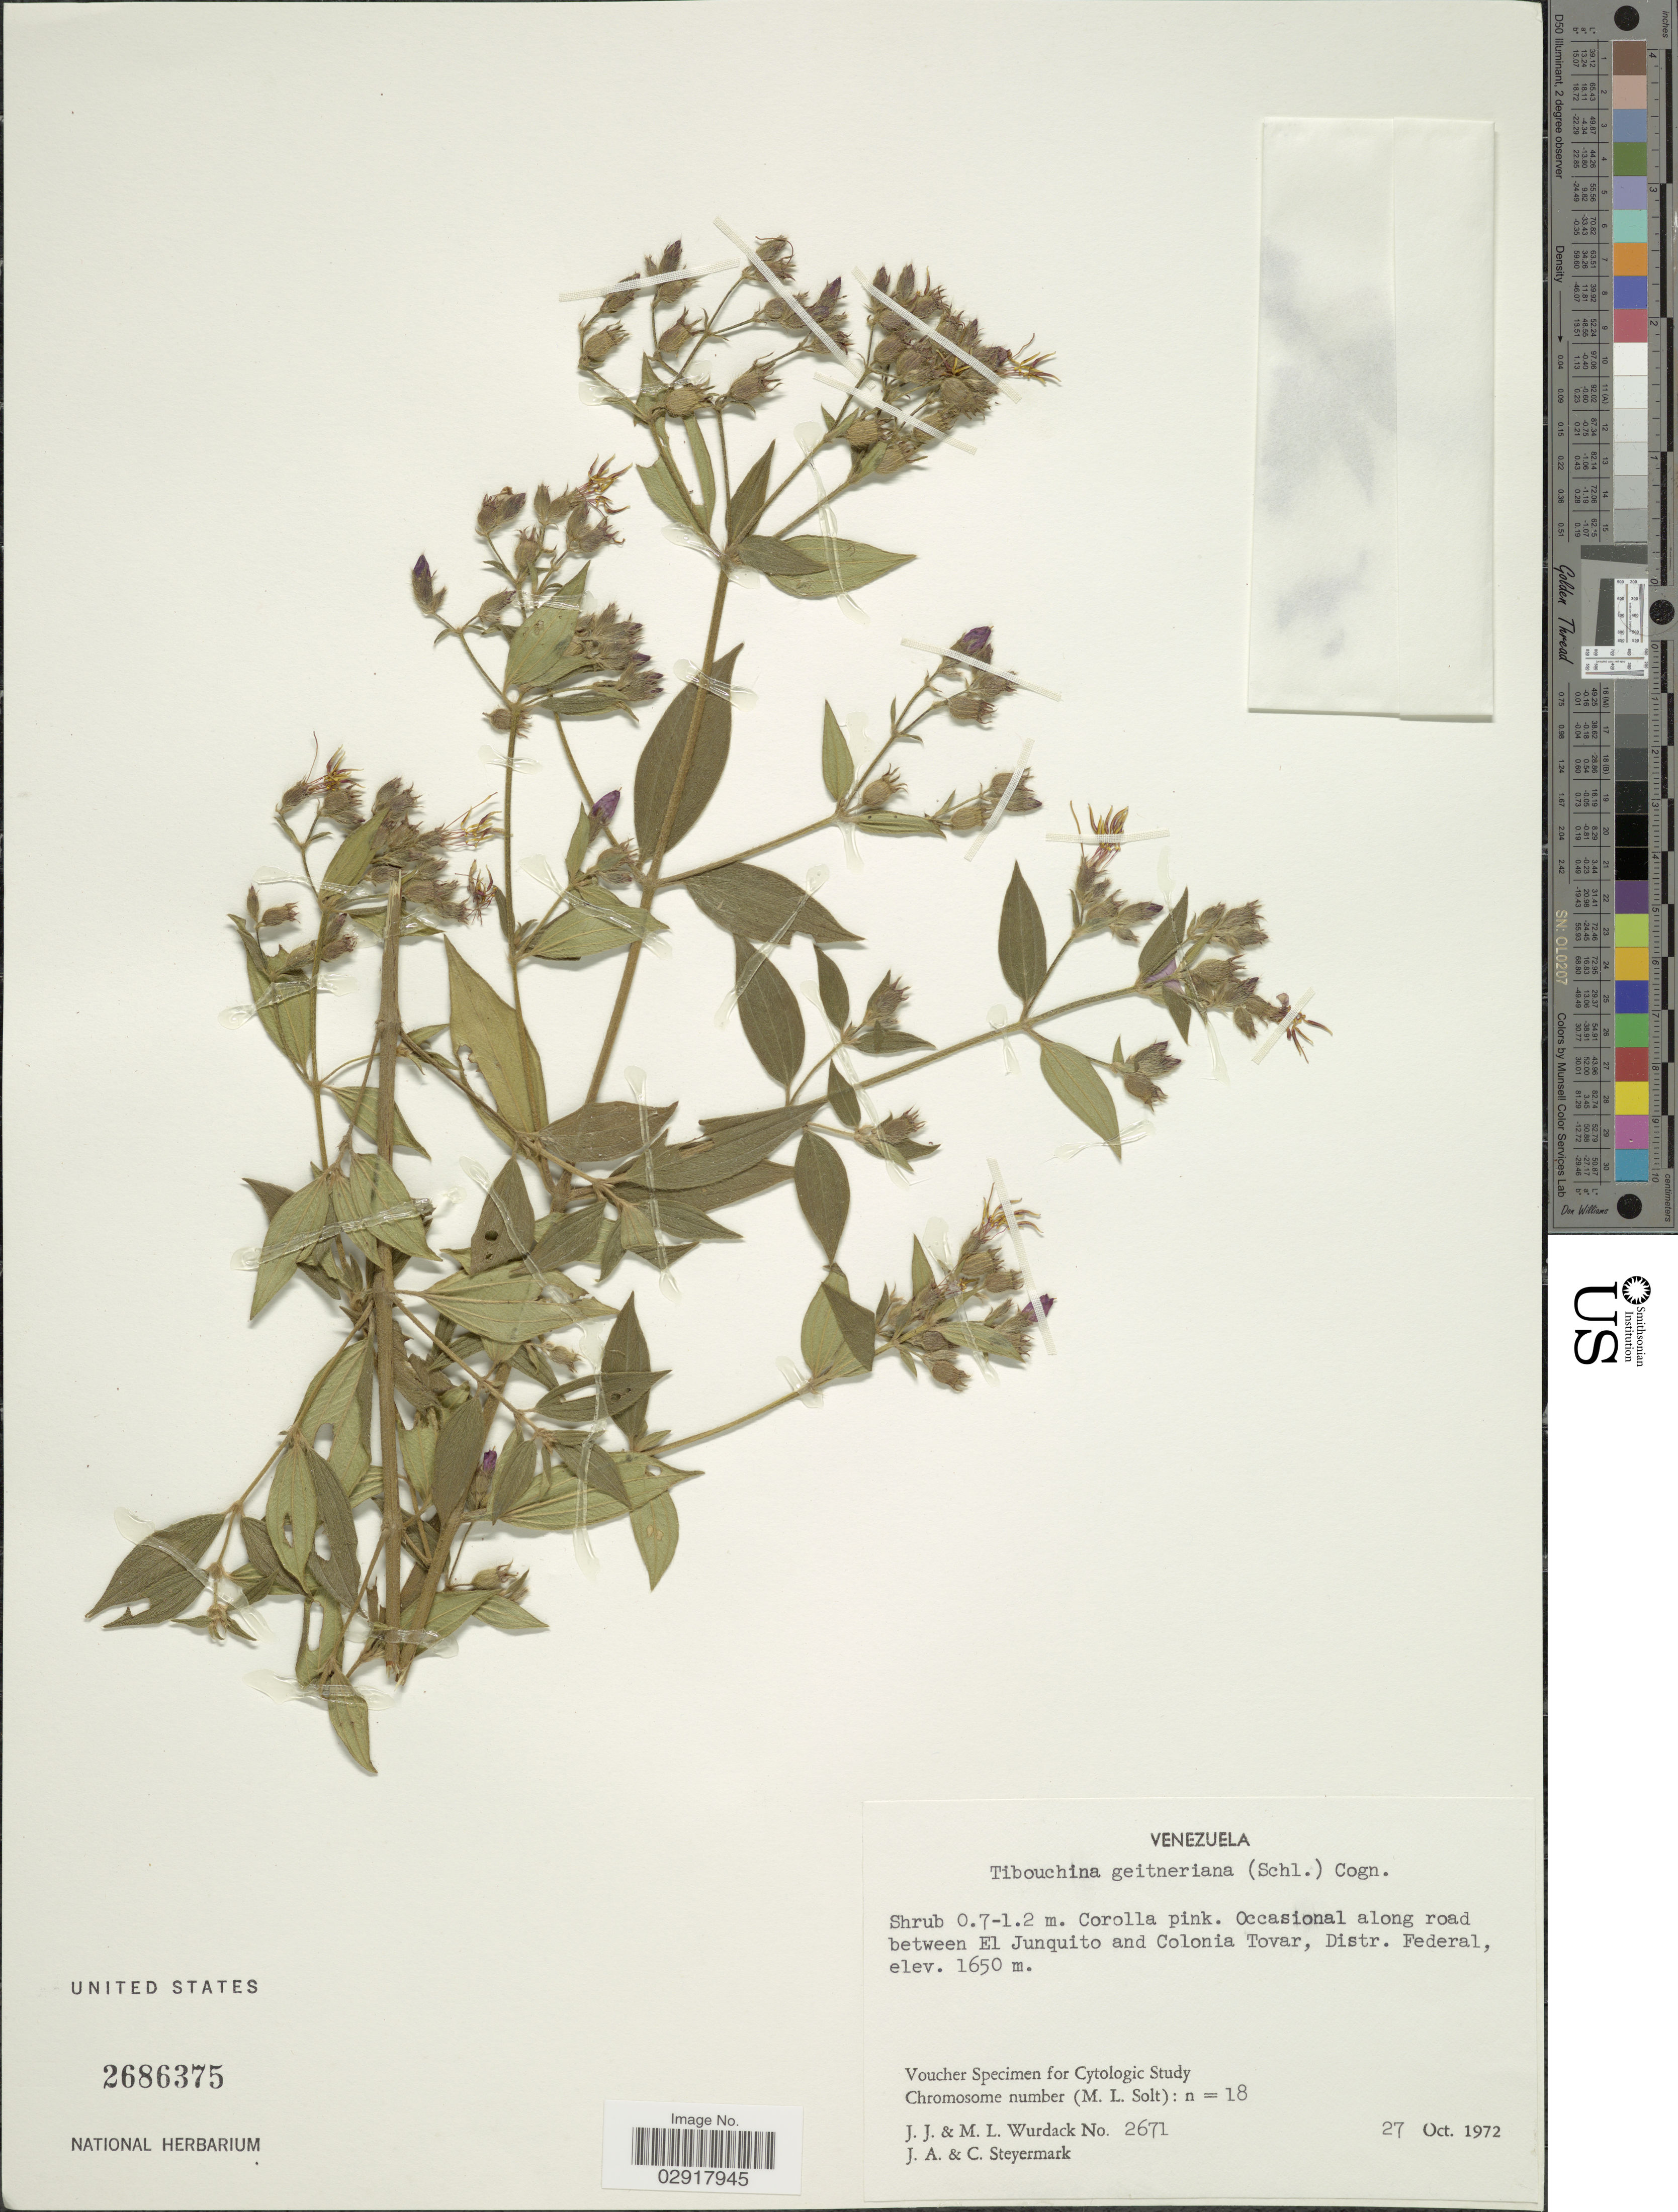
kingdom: Plantae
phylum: Tracheophyta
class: Magnoliopsida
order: Myrtales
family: Melastomataceae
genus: Chaetogastra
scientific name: Chaetogastra geitneriana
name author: Schltdl.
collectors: J. J. Wurdack, M. L. Wurdack, J. Steyermark & C. Steyermark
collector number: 2671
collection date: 1972-10-27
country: Venezuela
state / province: Distrito Federal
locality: Occasional along road between El Junquito and Colonia Tovar, Distr. Federal.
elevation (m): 1650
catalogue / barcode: US 2686375